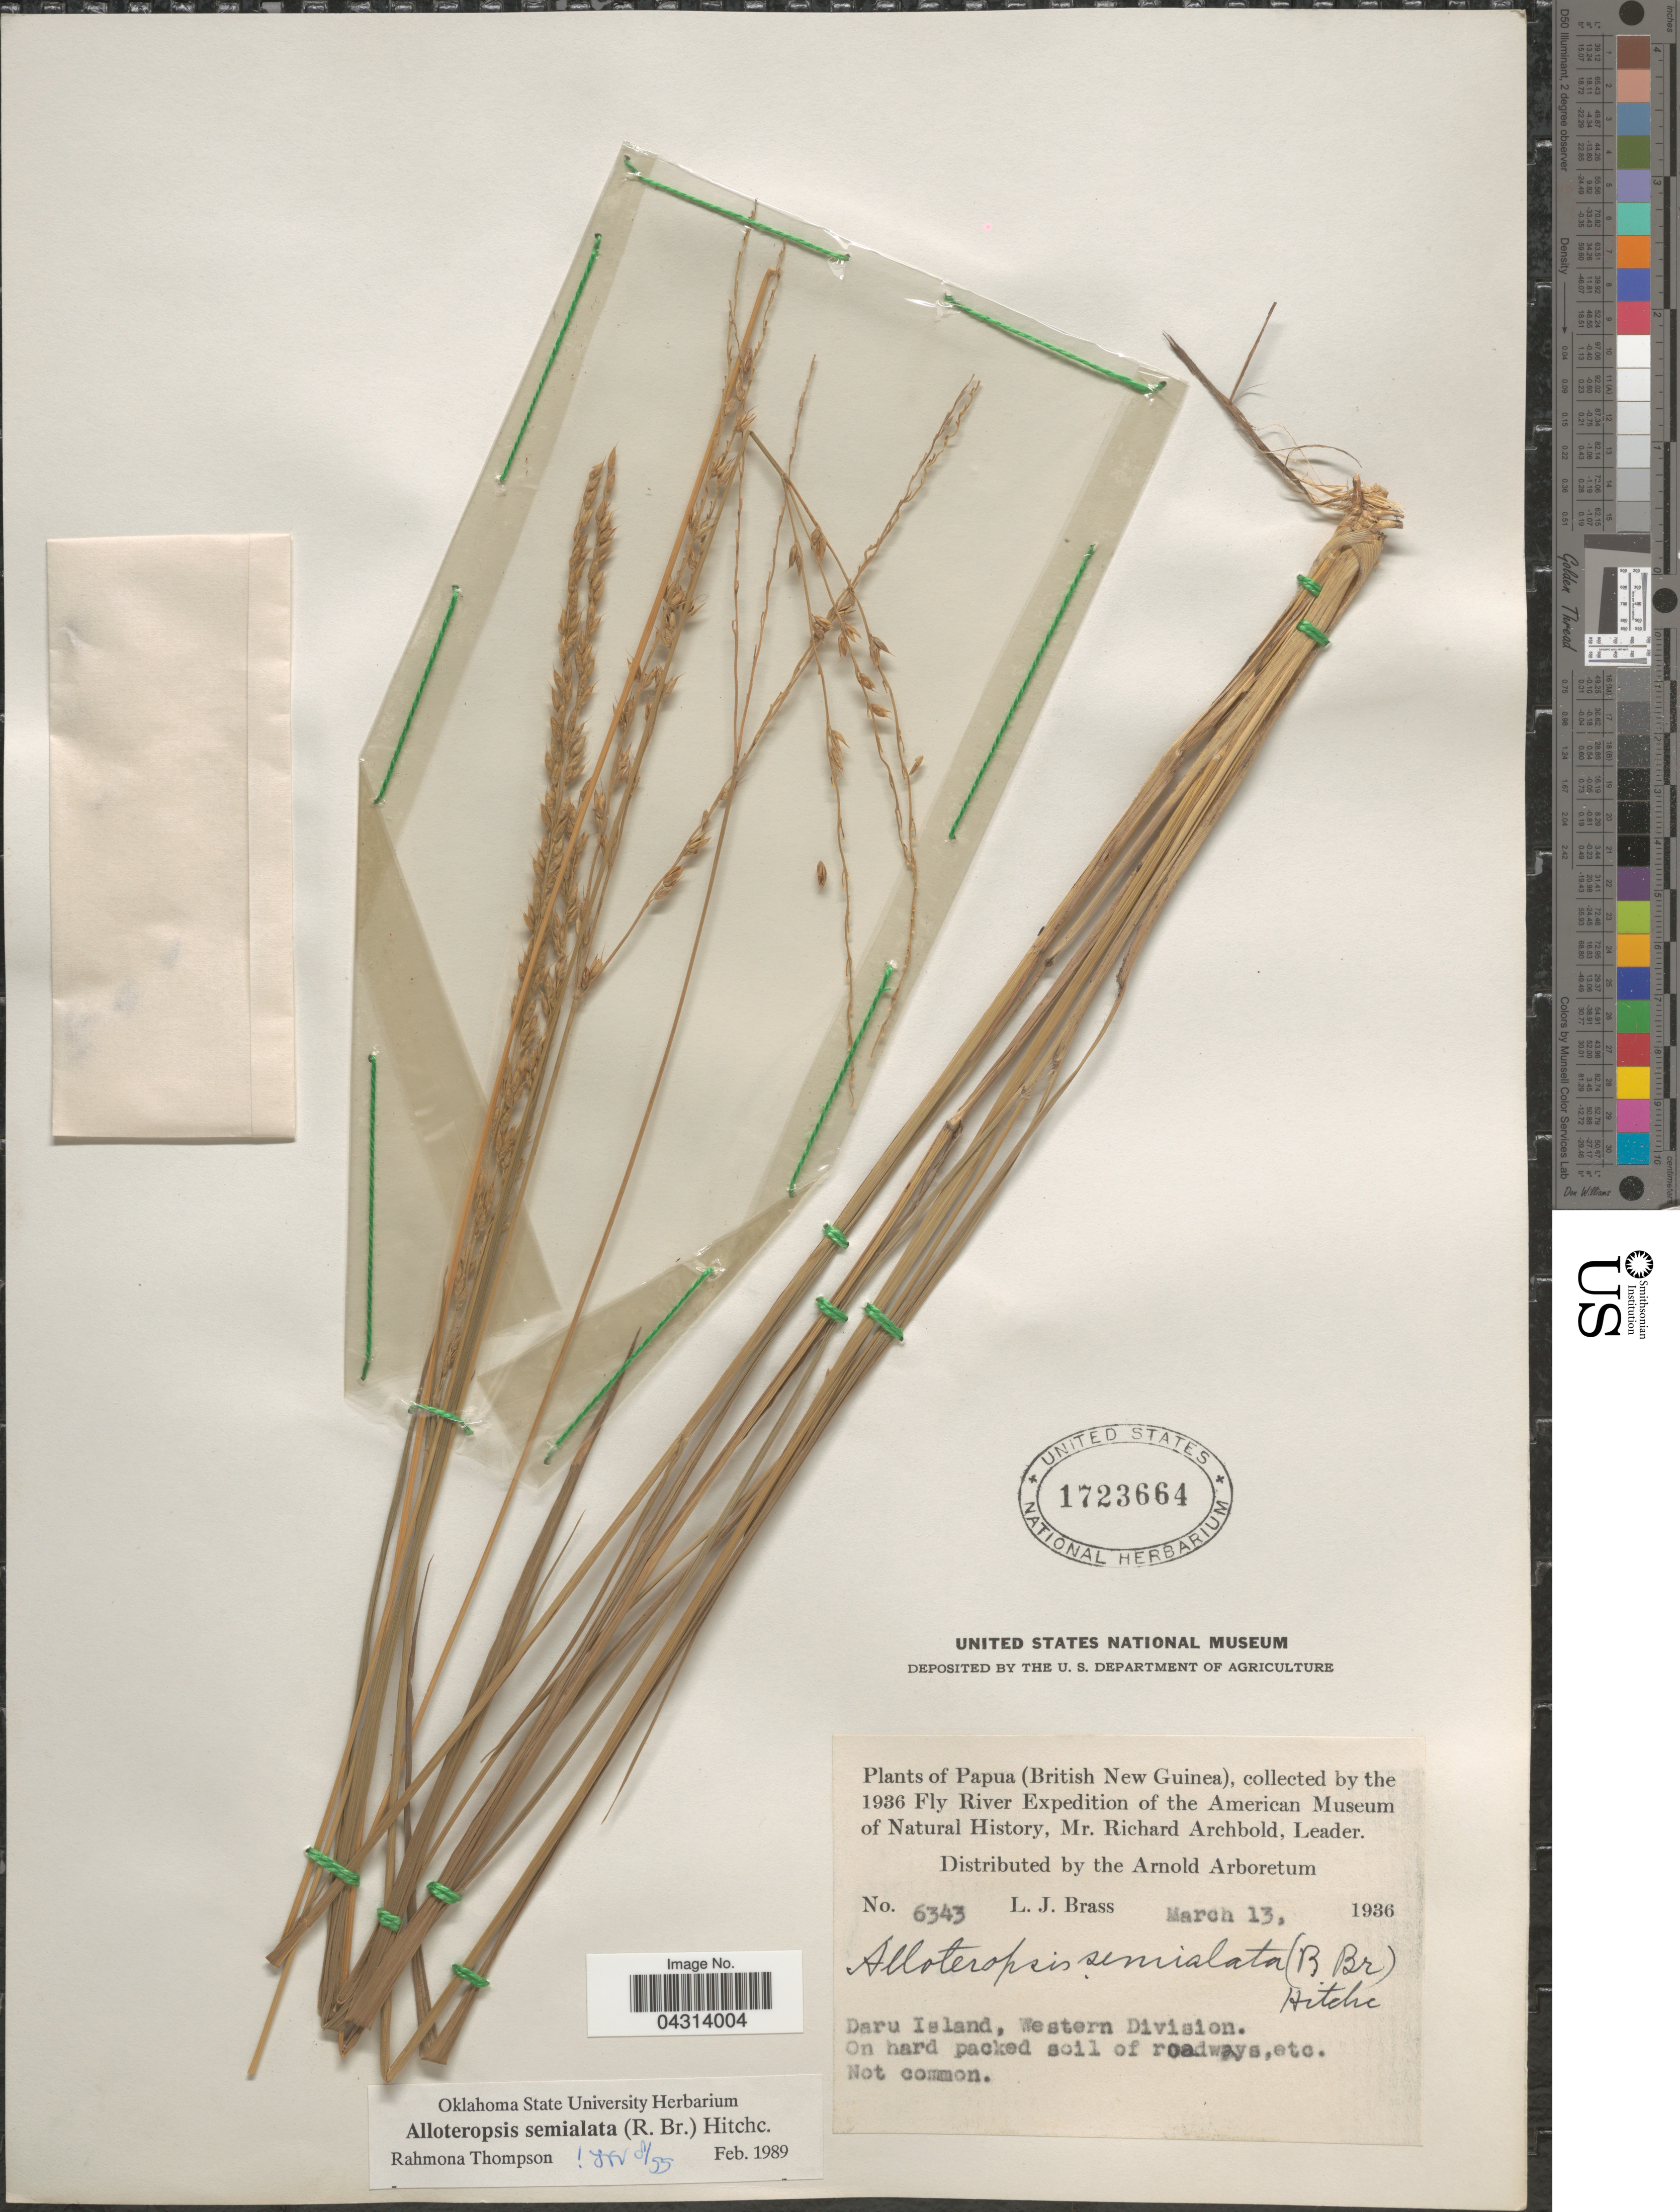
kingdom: Plantae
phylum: Tracheophyta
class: Liliopsida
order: Poales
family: Poaceae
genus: Alloteropsis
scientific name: Alloteropsis semialata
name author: (R. Br.) Hitchc.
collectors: L. J. Brass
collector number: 6343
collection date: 1936-03-13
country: Papua New Guinea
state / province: Manus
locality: Papua (British New Guinea), by the 1936 Fly River Expedition of the American Museum of Natural History. Daru Island, Western Division. On hard packed soil of roadways.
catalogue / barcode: US 1723664